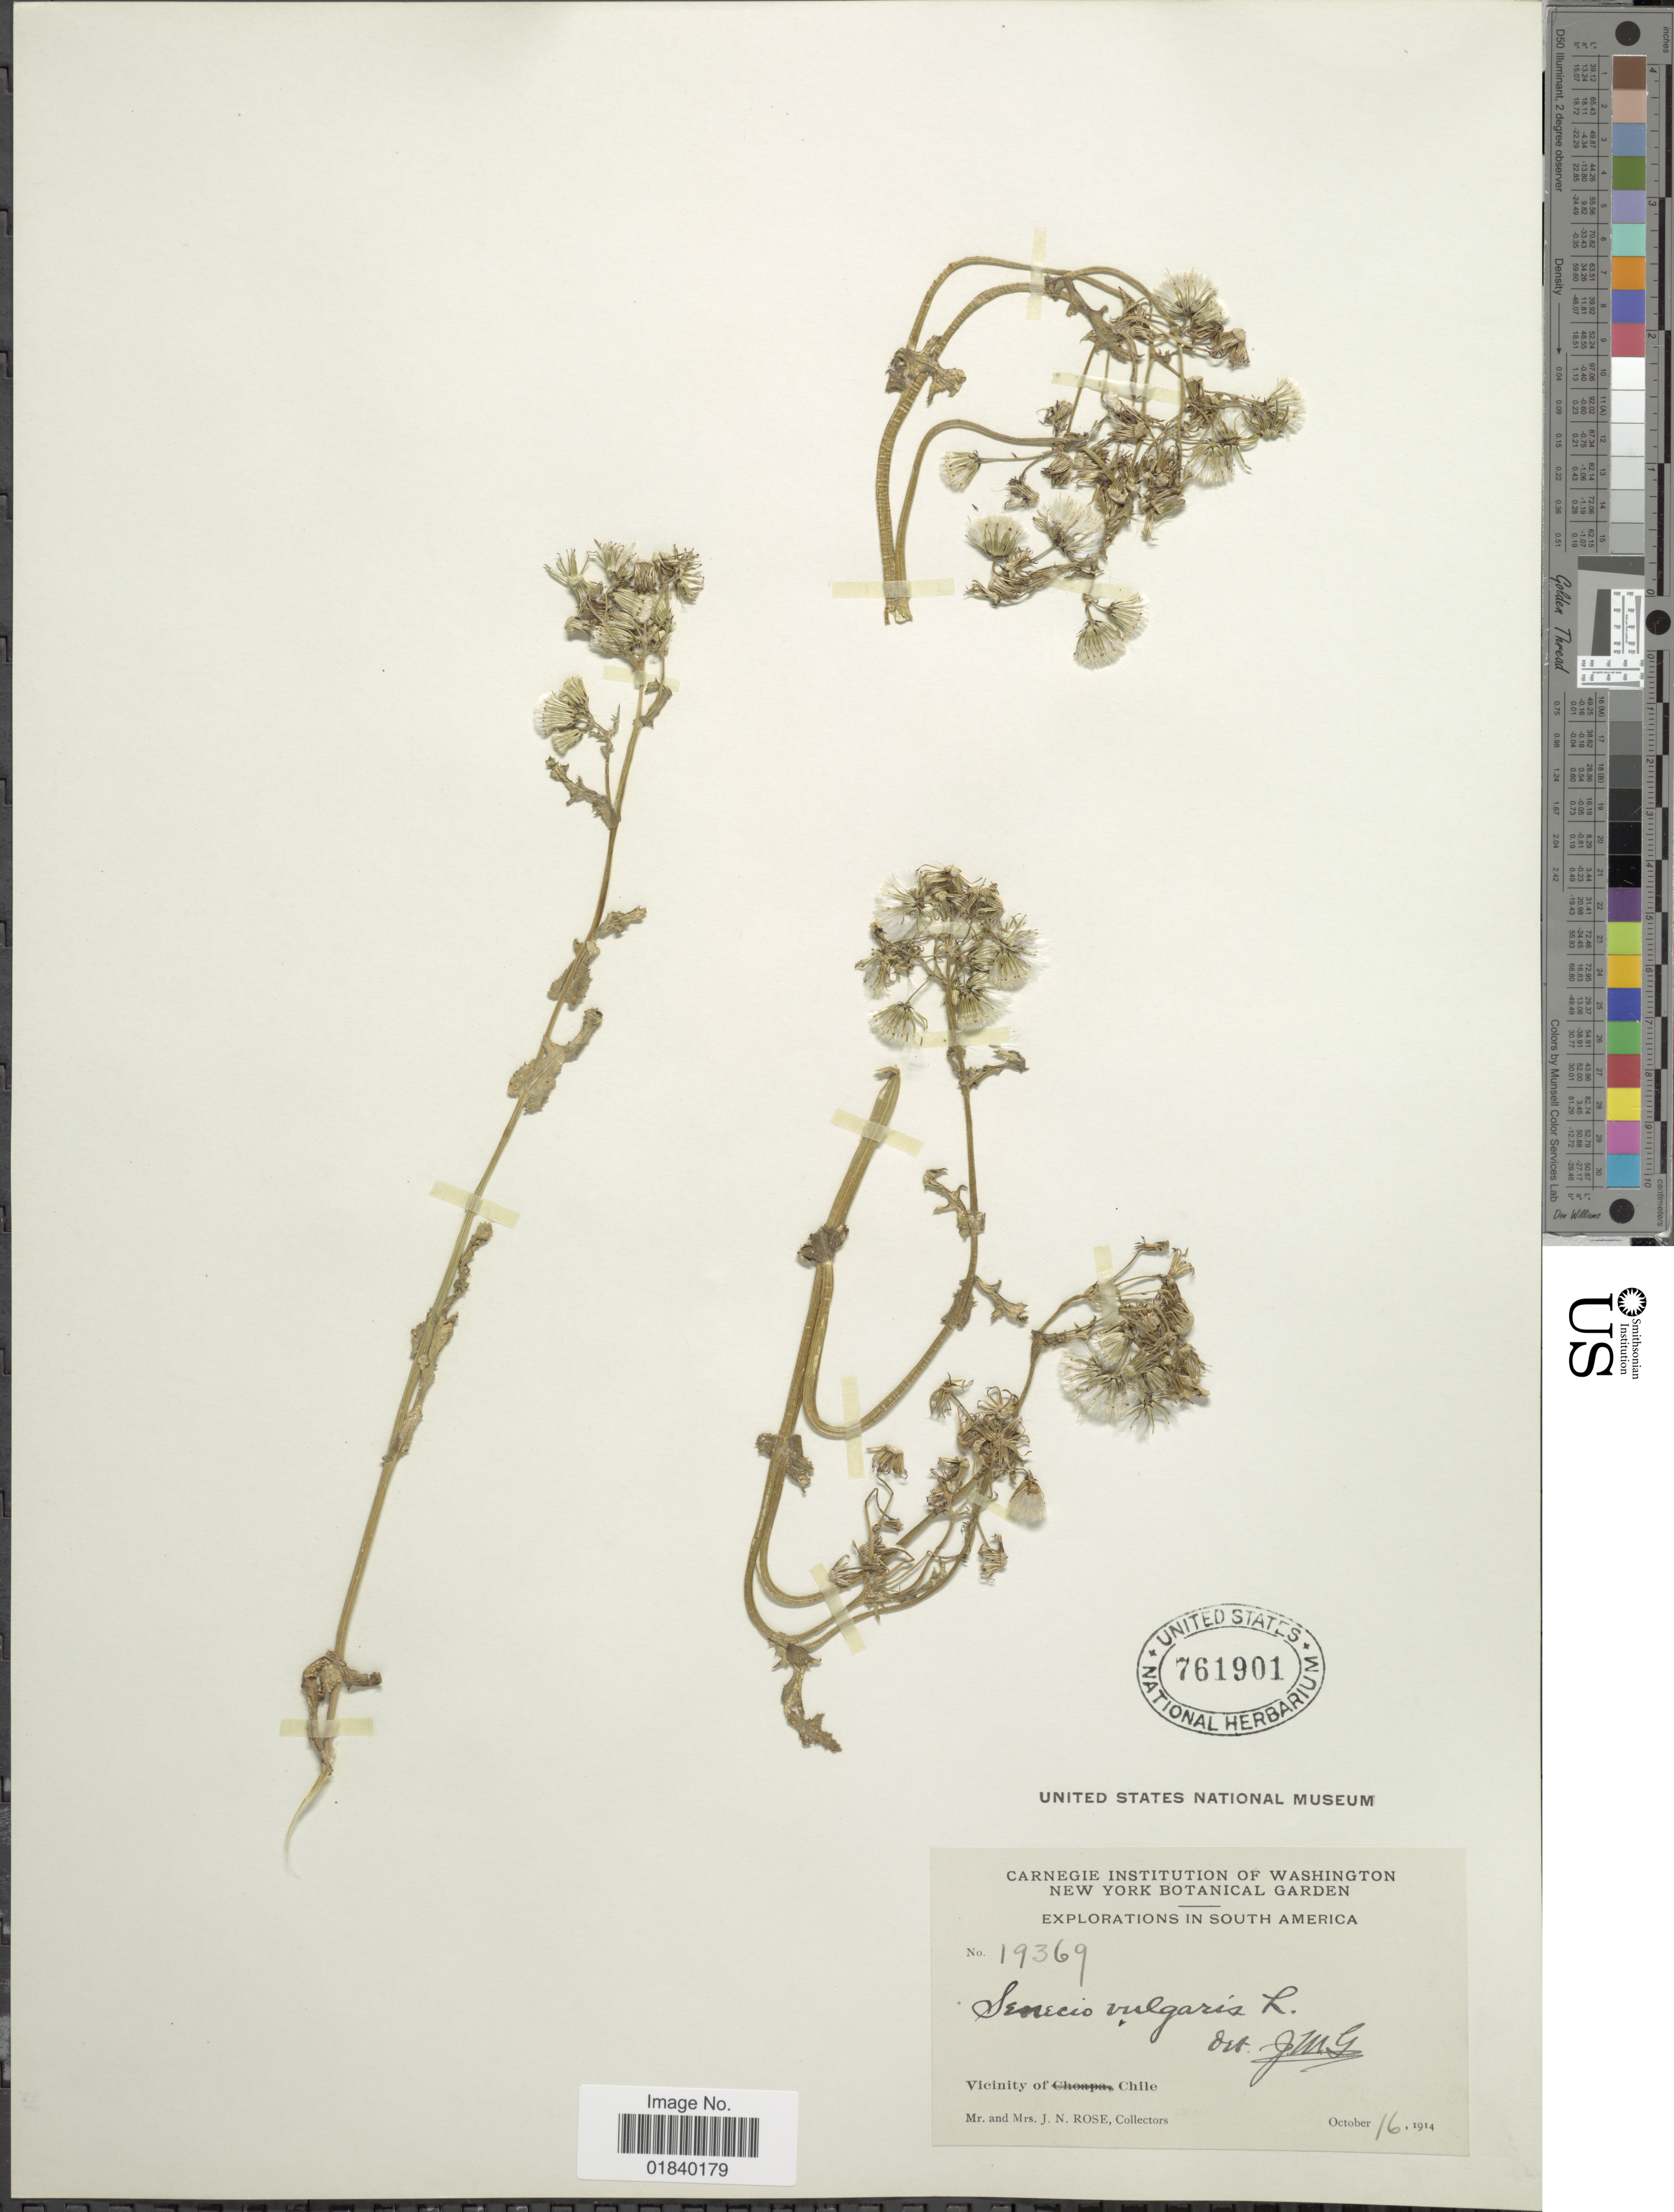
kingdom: Plantae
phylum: Tracheophyta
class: Magnoliopsida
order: Asterales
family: Asteraceae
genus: Senecio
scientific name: Senecio vulgaris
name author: L.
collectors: J. N. Rose & L. B. Rose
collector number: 19369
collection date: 1914-10-16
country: Chile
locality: South America. Chile.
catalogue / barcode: US 761901